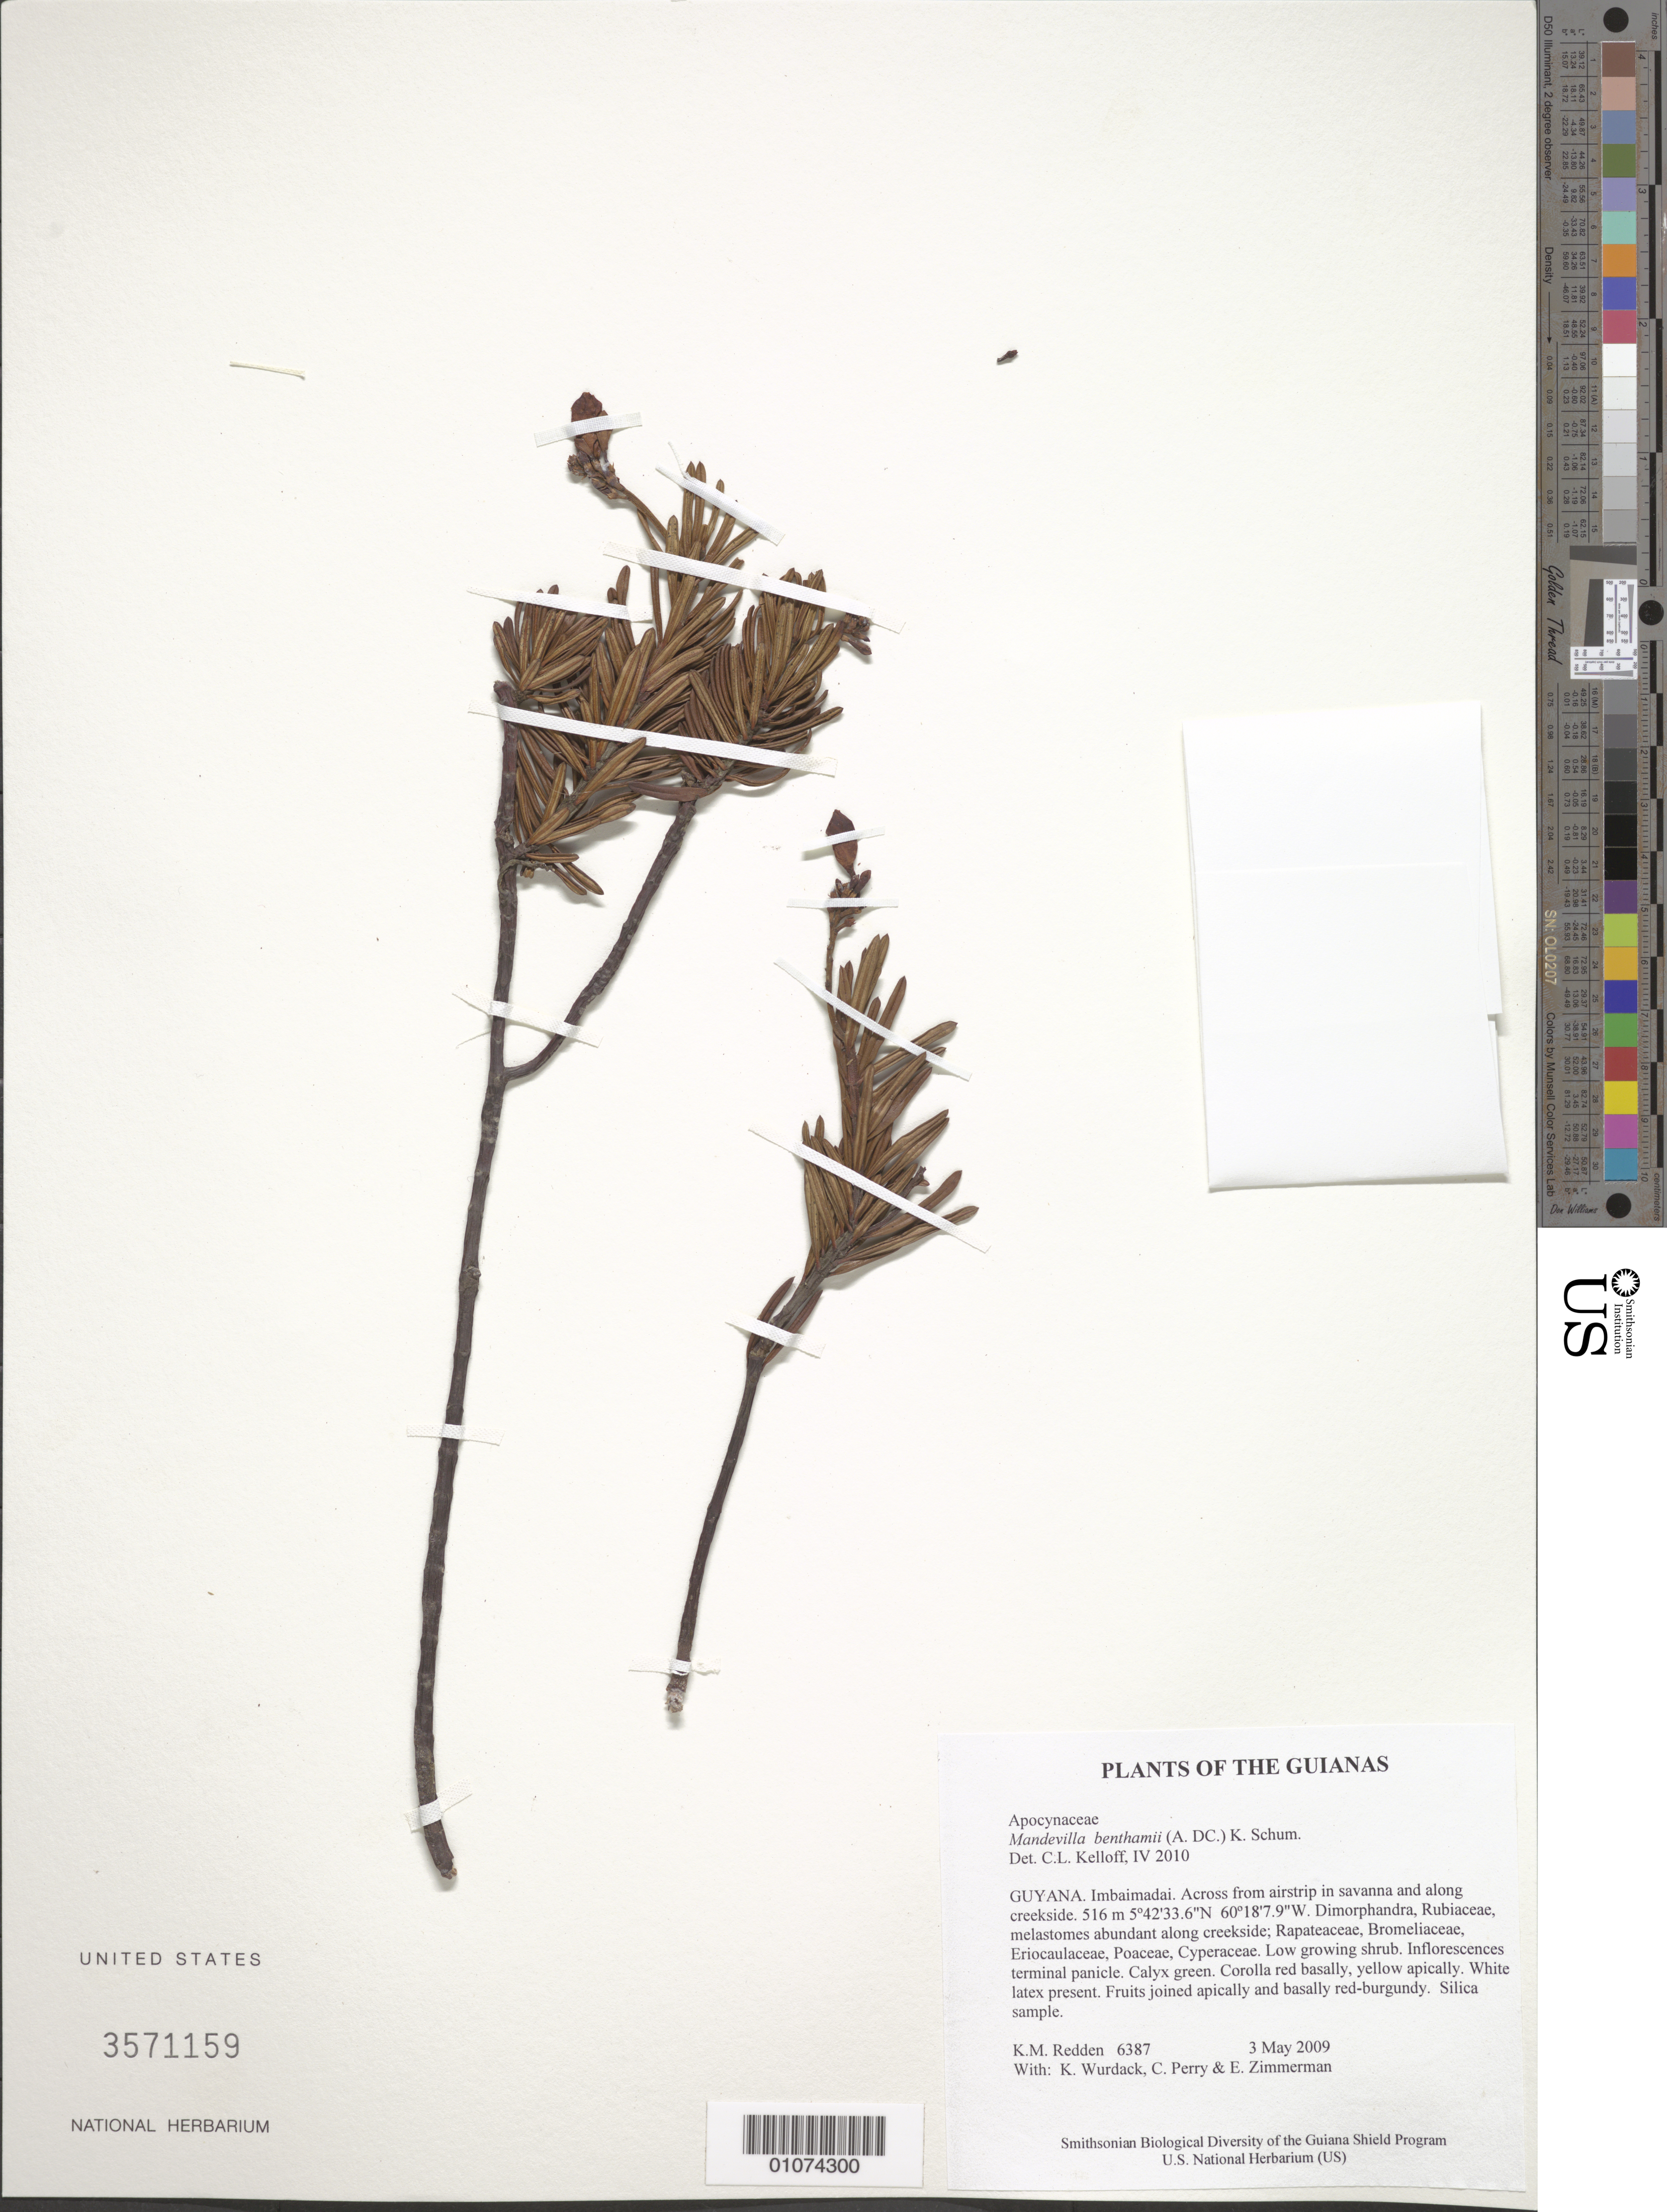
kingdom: Plantae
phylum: Tracheophyta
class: Magnoliopsida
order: Gentianales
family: Apocynaceae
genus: Mandevilla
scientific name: Mandevilla benthamii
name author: (A. DC.) K. Schum.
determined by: Kelloff, Carol L., (US), Smithsonian Institution - National Museum of Natural History (UNITED STATES)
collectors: K. M. Redden, K. Wurdack, C. Perry & E. Zimmerman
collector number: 6387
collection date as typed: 3 May 2009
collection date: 2009-05-03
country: Guyana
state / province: Cuyuni-Mazaruni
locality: Imbaimadai. Across from airstrip in savanna and along creekside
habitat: Dimorphandra, Rubiaceae, melastomes abundant along creekside; Rapateaceae, Bromeliaceae, Eriocaulaceae, Poaceae, Cyperaceae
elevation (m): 516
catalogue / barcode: US 3571159